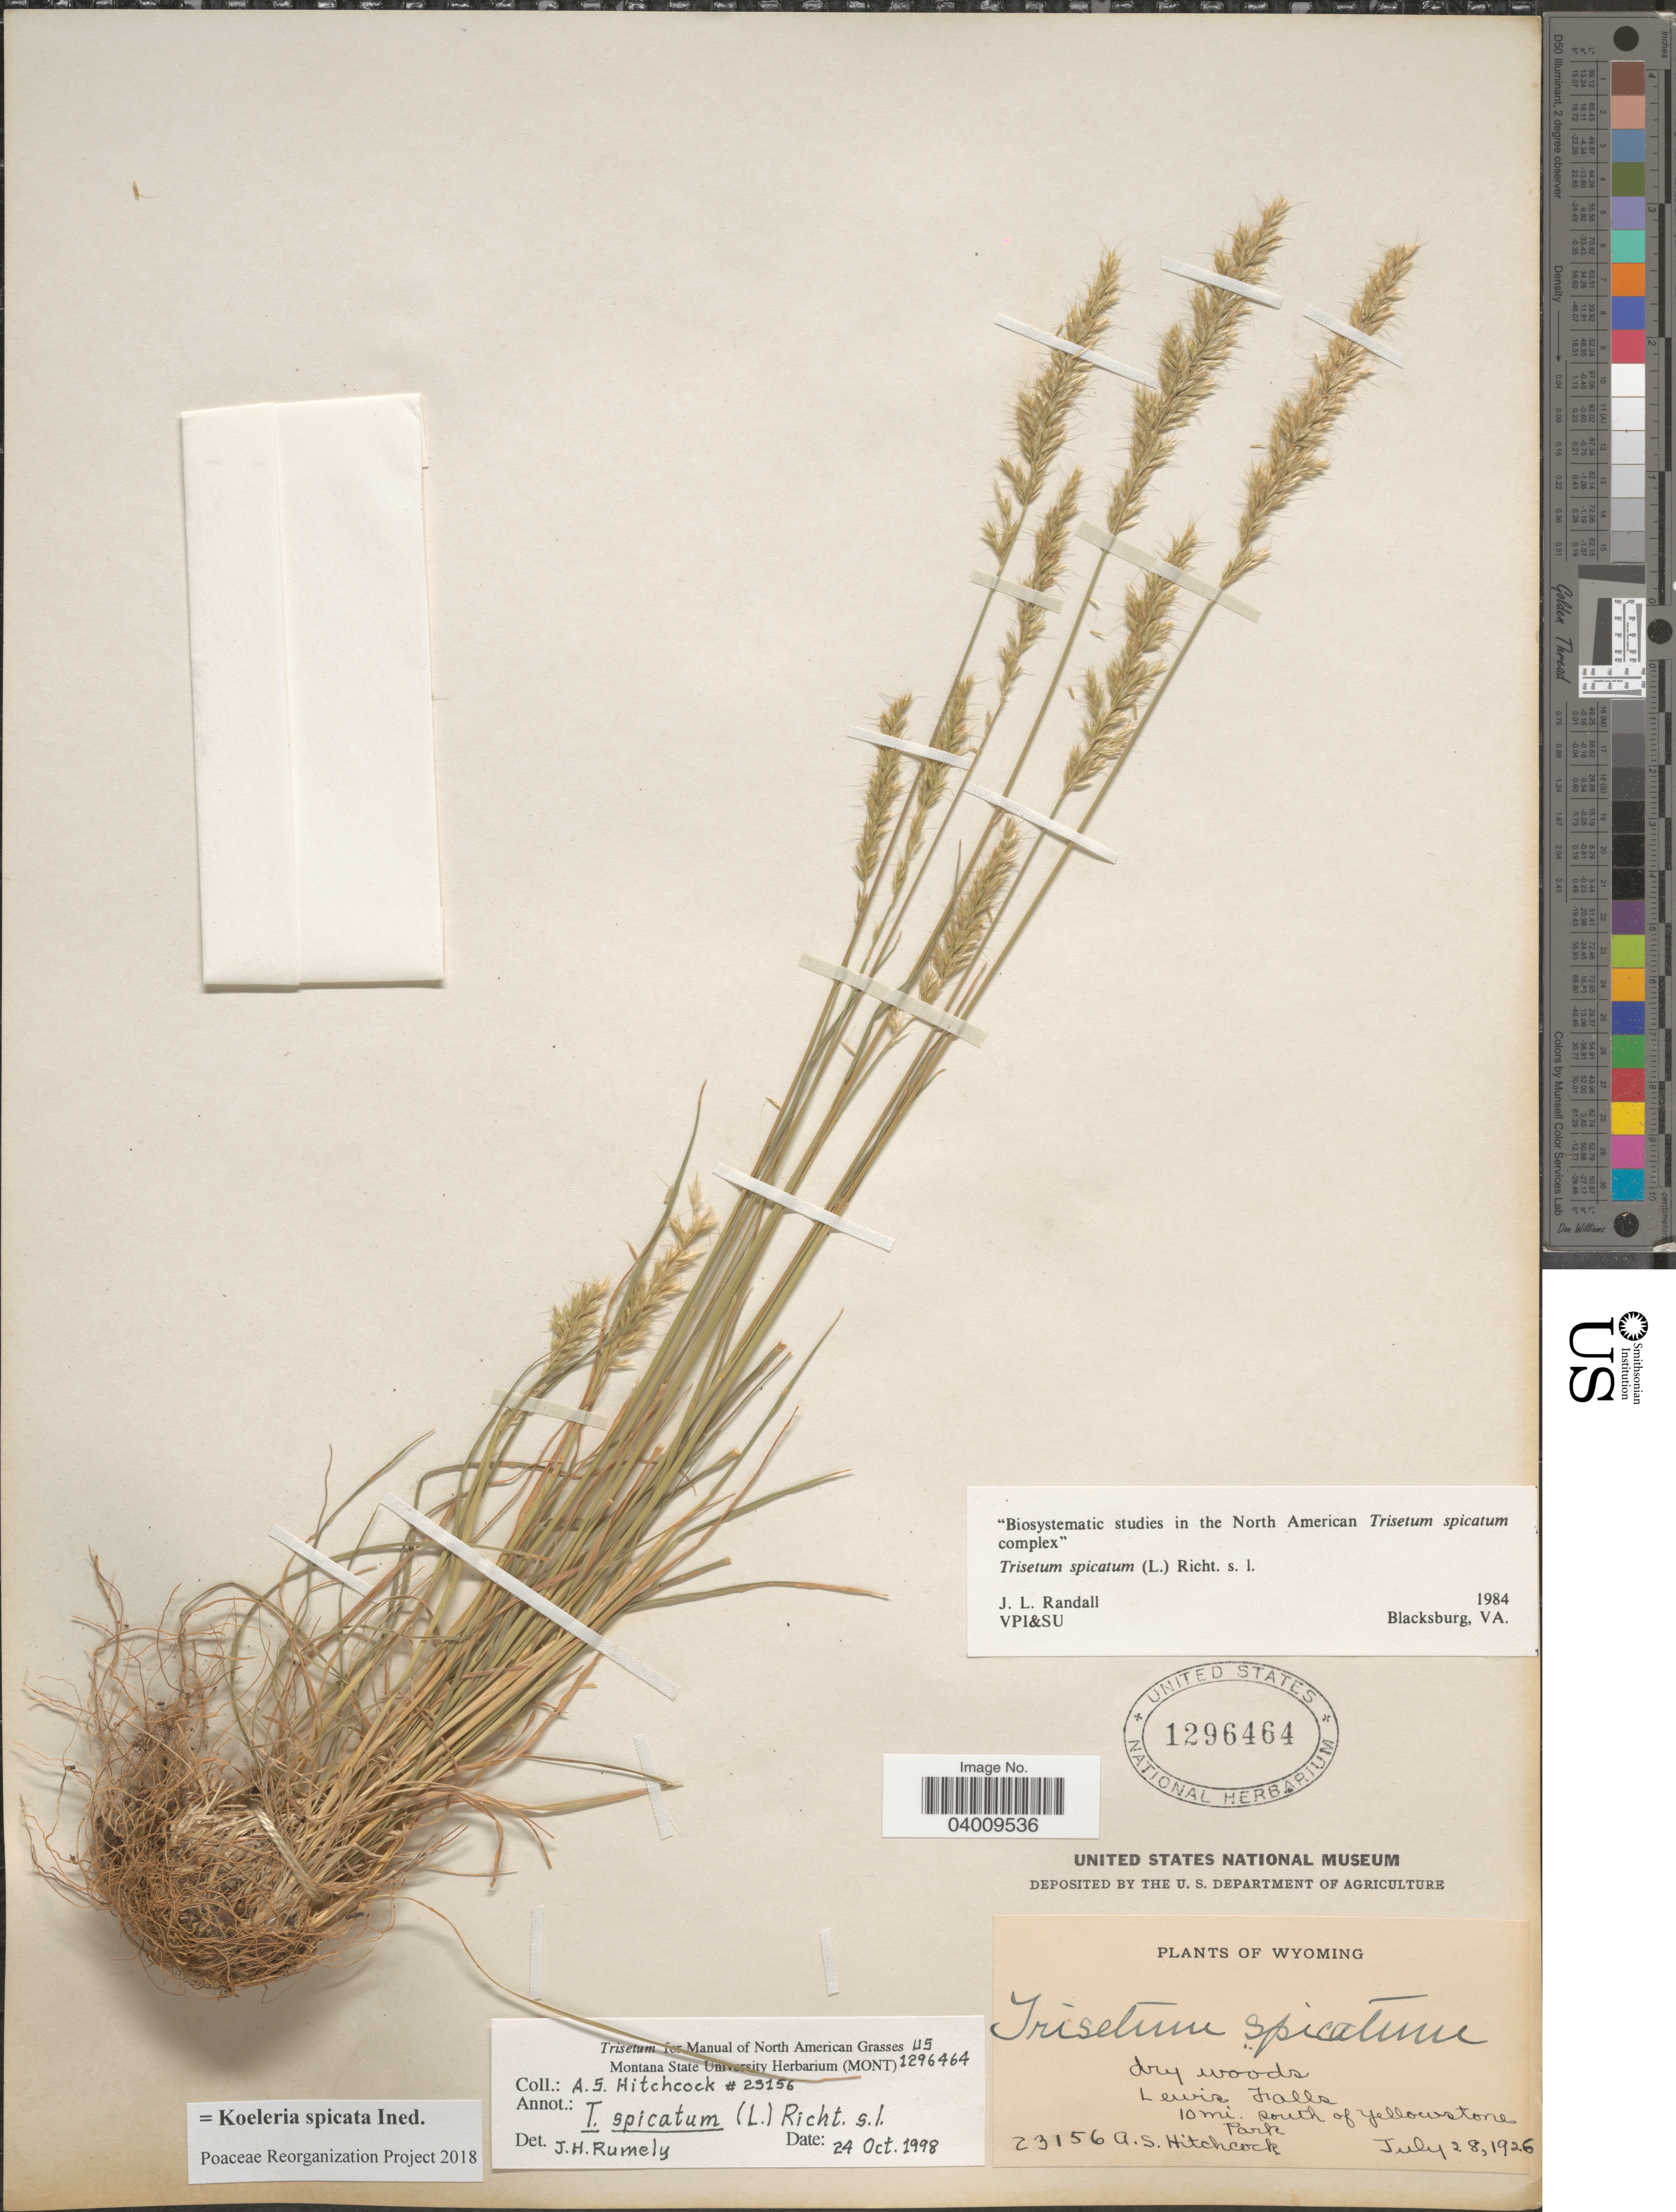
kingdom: Plantae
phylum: Tracheophyta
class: Liliopsida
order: Poales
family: Poaceae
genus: Koeleria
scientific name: Koeleria spicata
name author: (L.) Barberá et al.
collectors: A. S. Hitchcock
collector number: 23156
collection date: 1926-07-28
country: United States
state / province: Wyoming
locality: Lewis Falls. 10 mi. south of Yellowstone Park.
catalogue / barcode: US 1296464